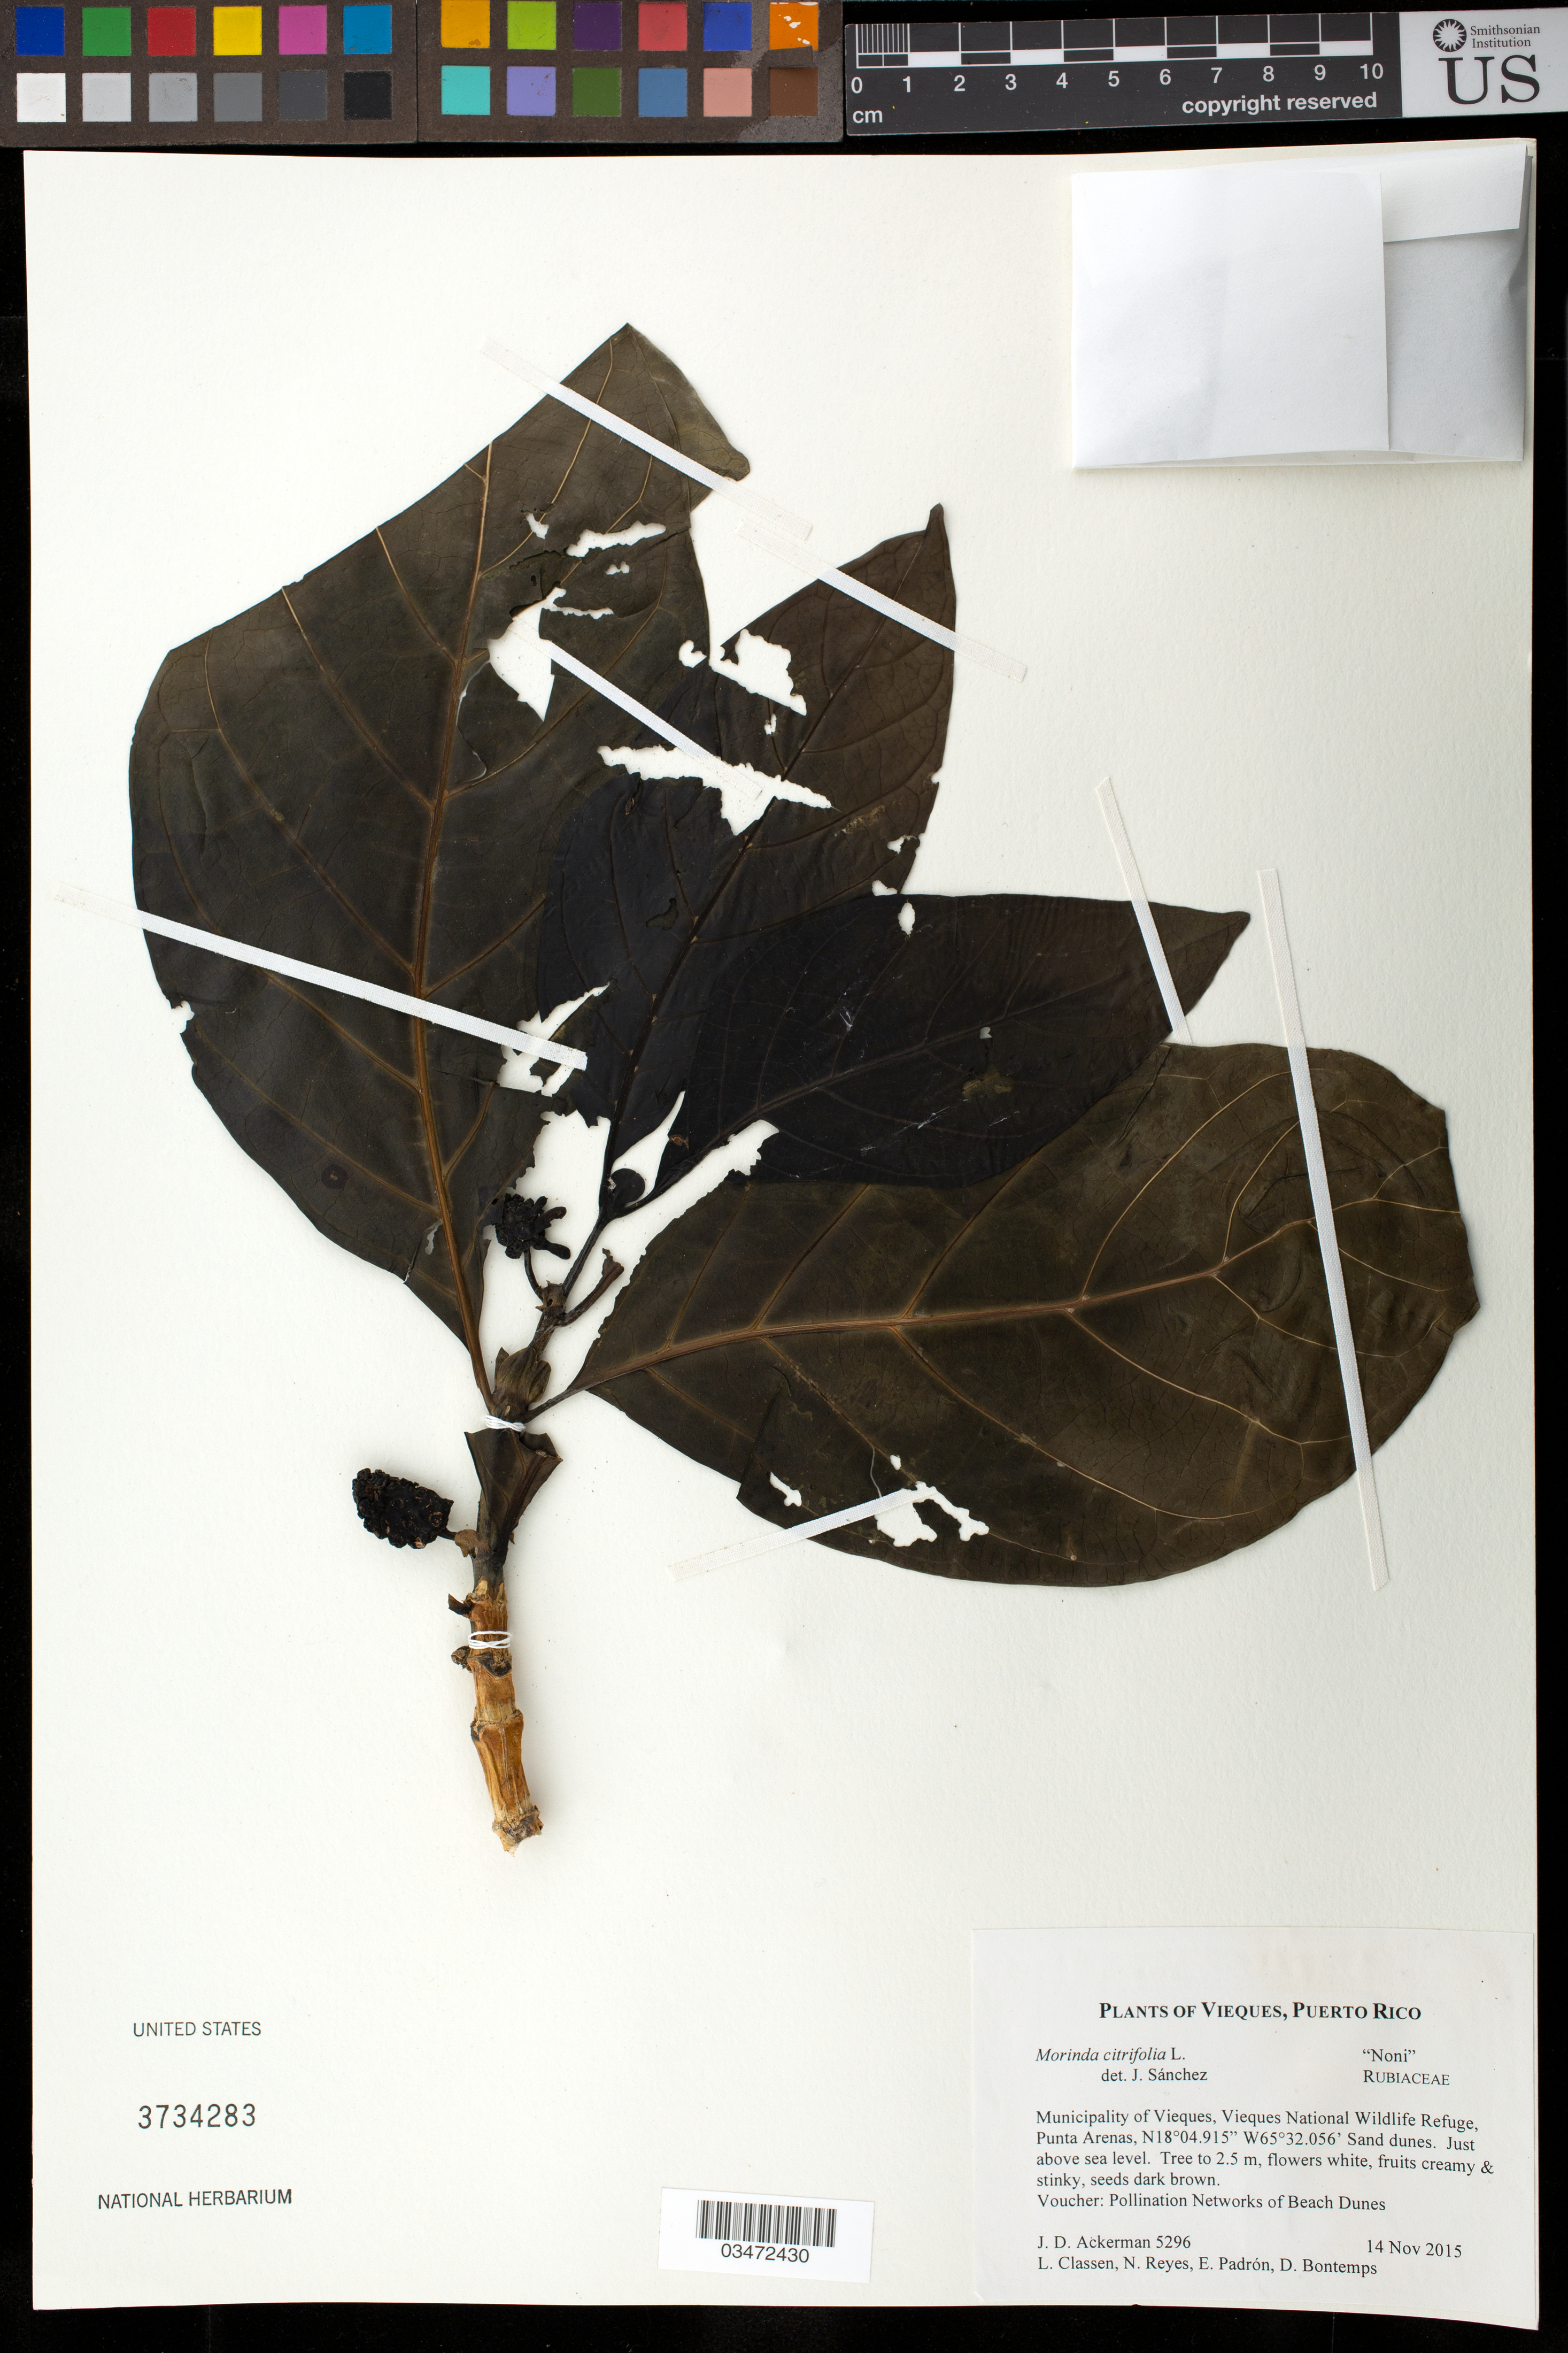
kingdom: Plantae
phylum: Tracheophyta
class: Magnoliopsida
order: Gentianales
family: Rubiaceae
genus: Morinda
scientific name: Morinda citrifolia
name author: L.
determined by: Sanchez, J.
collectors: J. D. Ackerman, L. Classen, N. Reyes, E. Padrón & D. Bontemps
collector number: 5296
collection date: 2015-11-14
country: Puerto Rico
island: Vieques I.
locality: Mun. Vieques, Vieques National Wildlife Refuge, Punta Arenas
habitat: Sand dunes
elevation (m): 0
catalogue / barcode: US 3734283